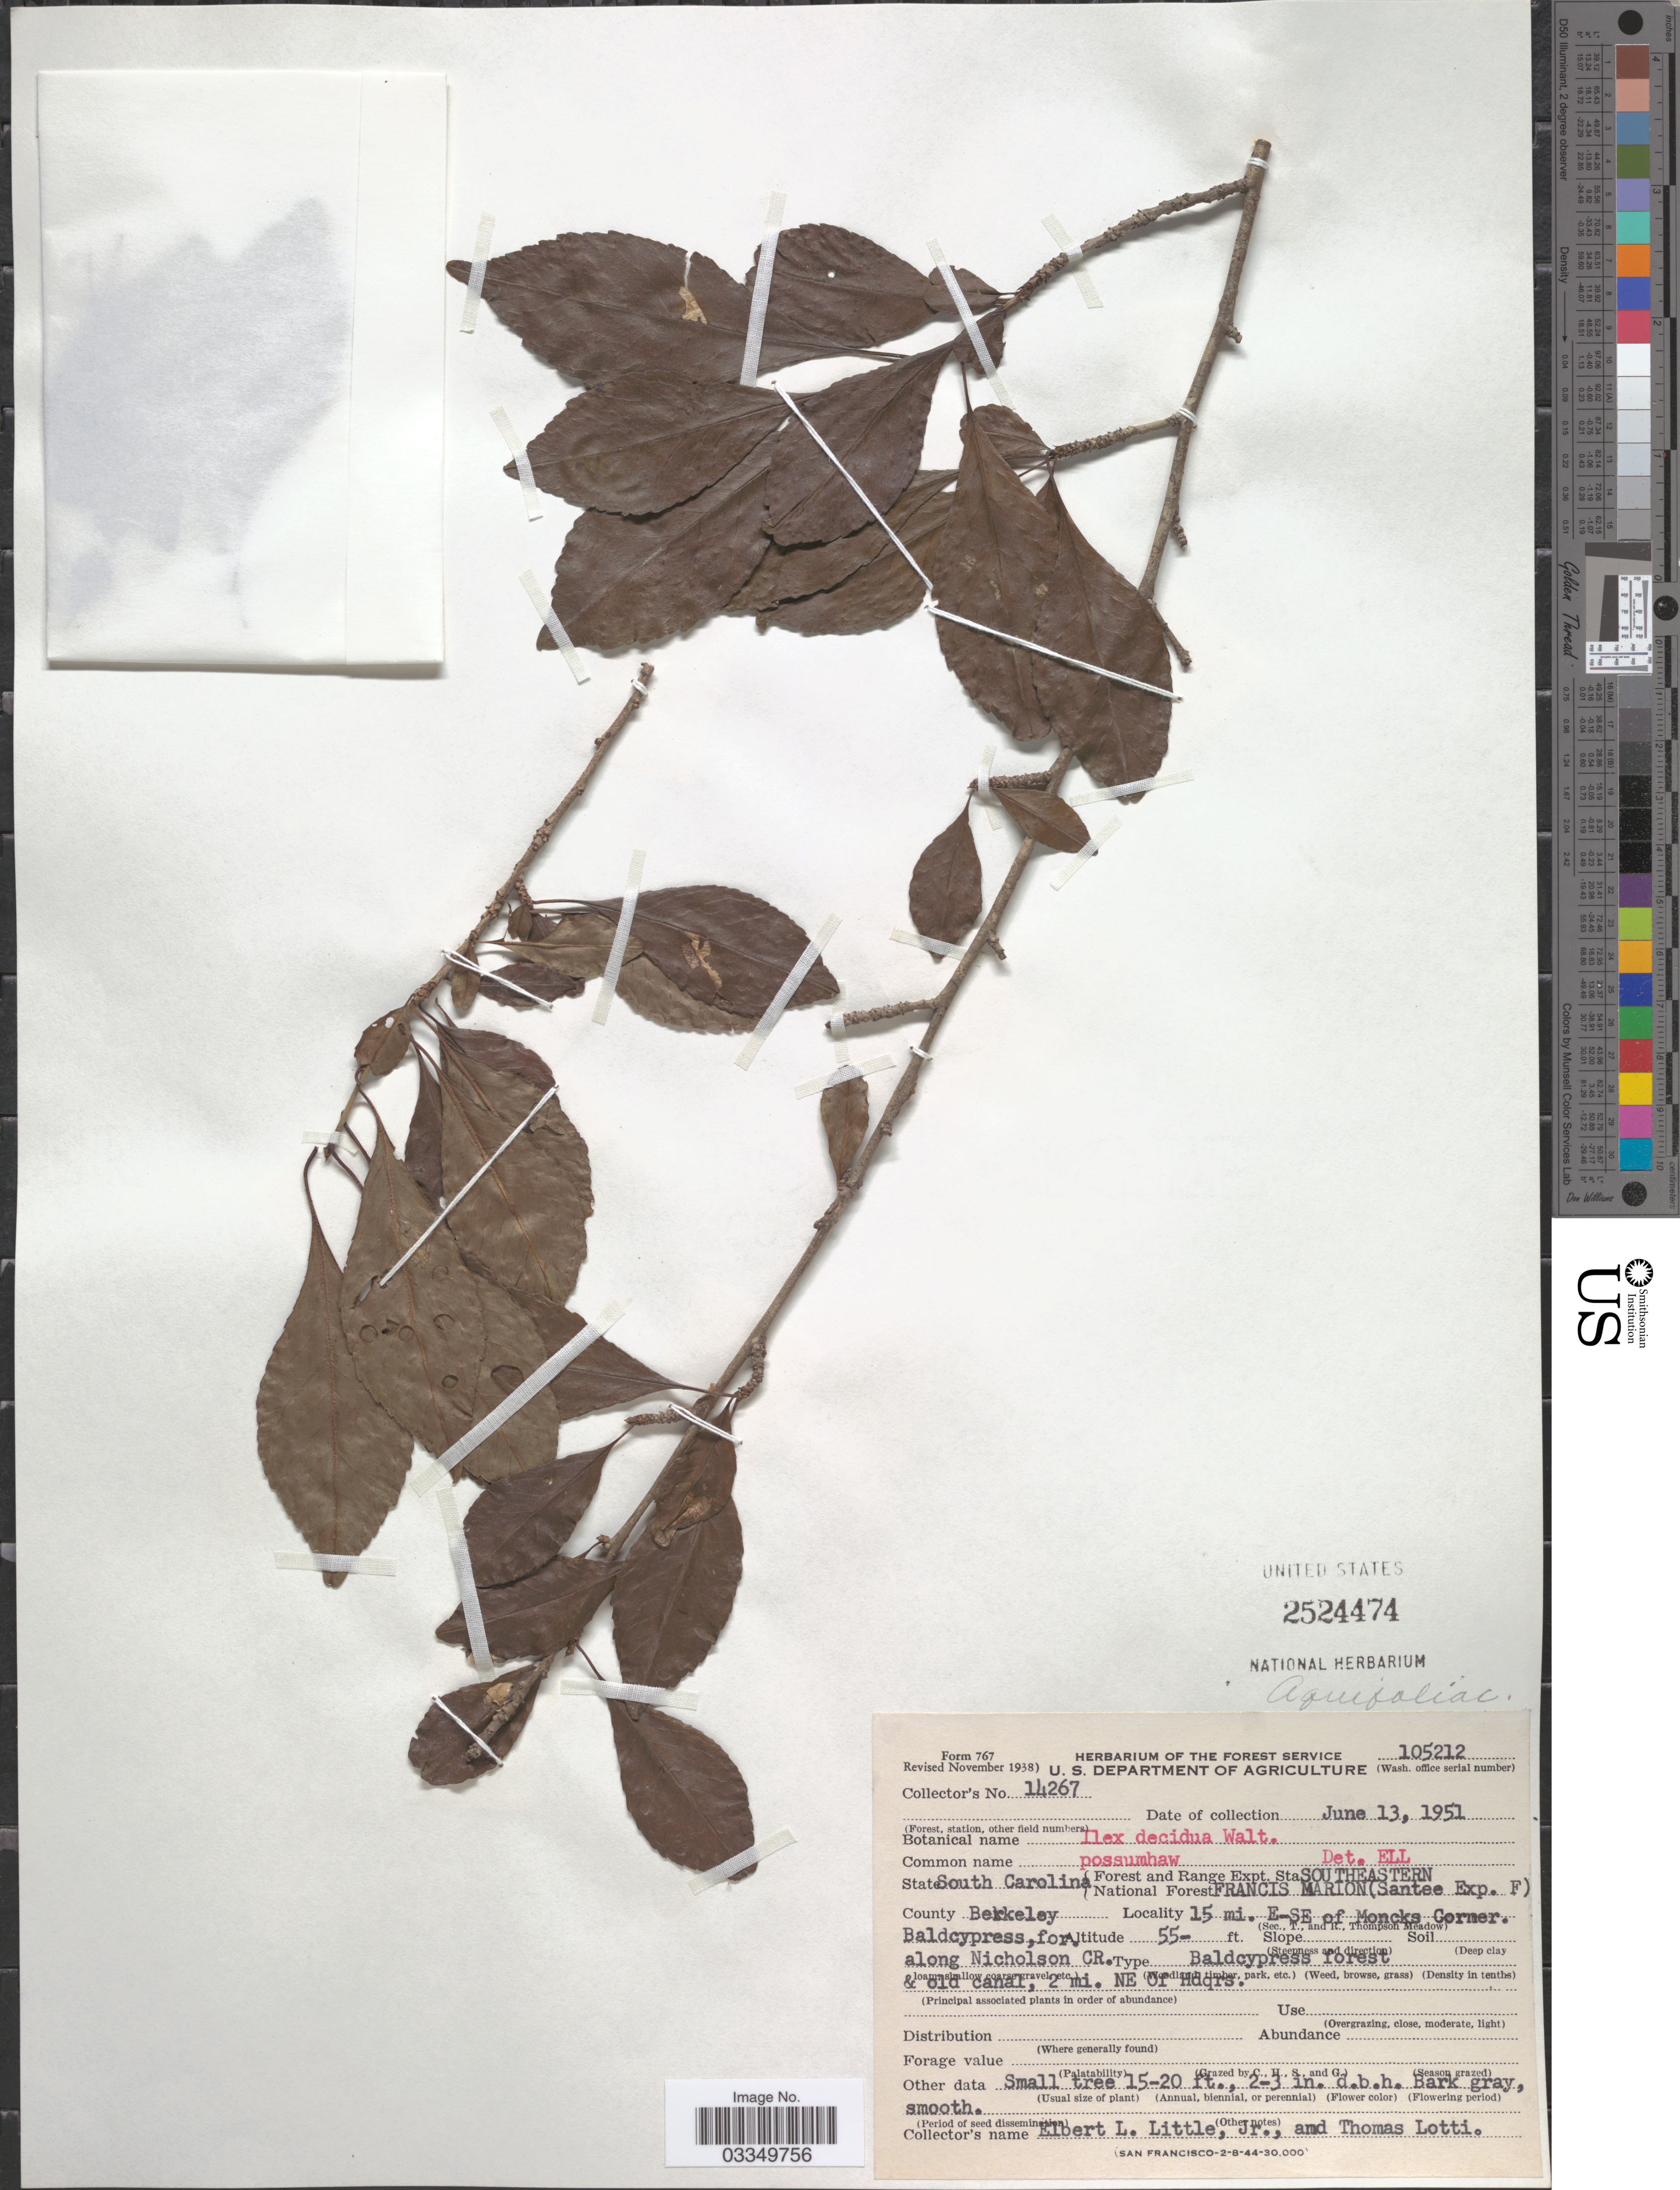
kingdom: Plantae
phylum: Tracheophyta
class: Magnoliopsida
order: Aquifoliales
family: Aquifoliaceae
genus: Ilex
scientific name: Ilex decidua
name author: Walter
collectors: E. L. Little & T. Lotti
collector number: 14267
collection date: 1951-06-13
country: United States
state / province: South Carolina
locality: Forest and Range Expt. Sta. National Forest Southeastern Francis Marion (Santee Exp. F). County Berkeley. 15 mi. E-SE of Moncks Corner. Baldcypress, for. along Nicholson CR. & old canal, 2 mi. NE of Hdqrs.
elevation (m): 17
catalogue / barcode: US 2524474